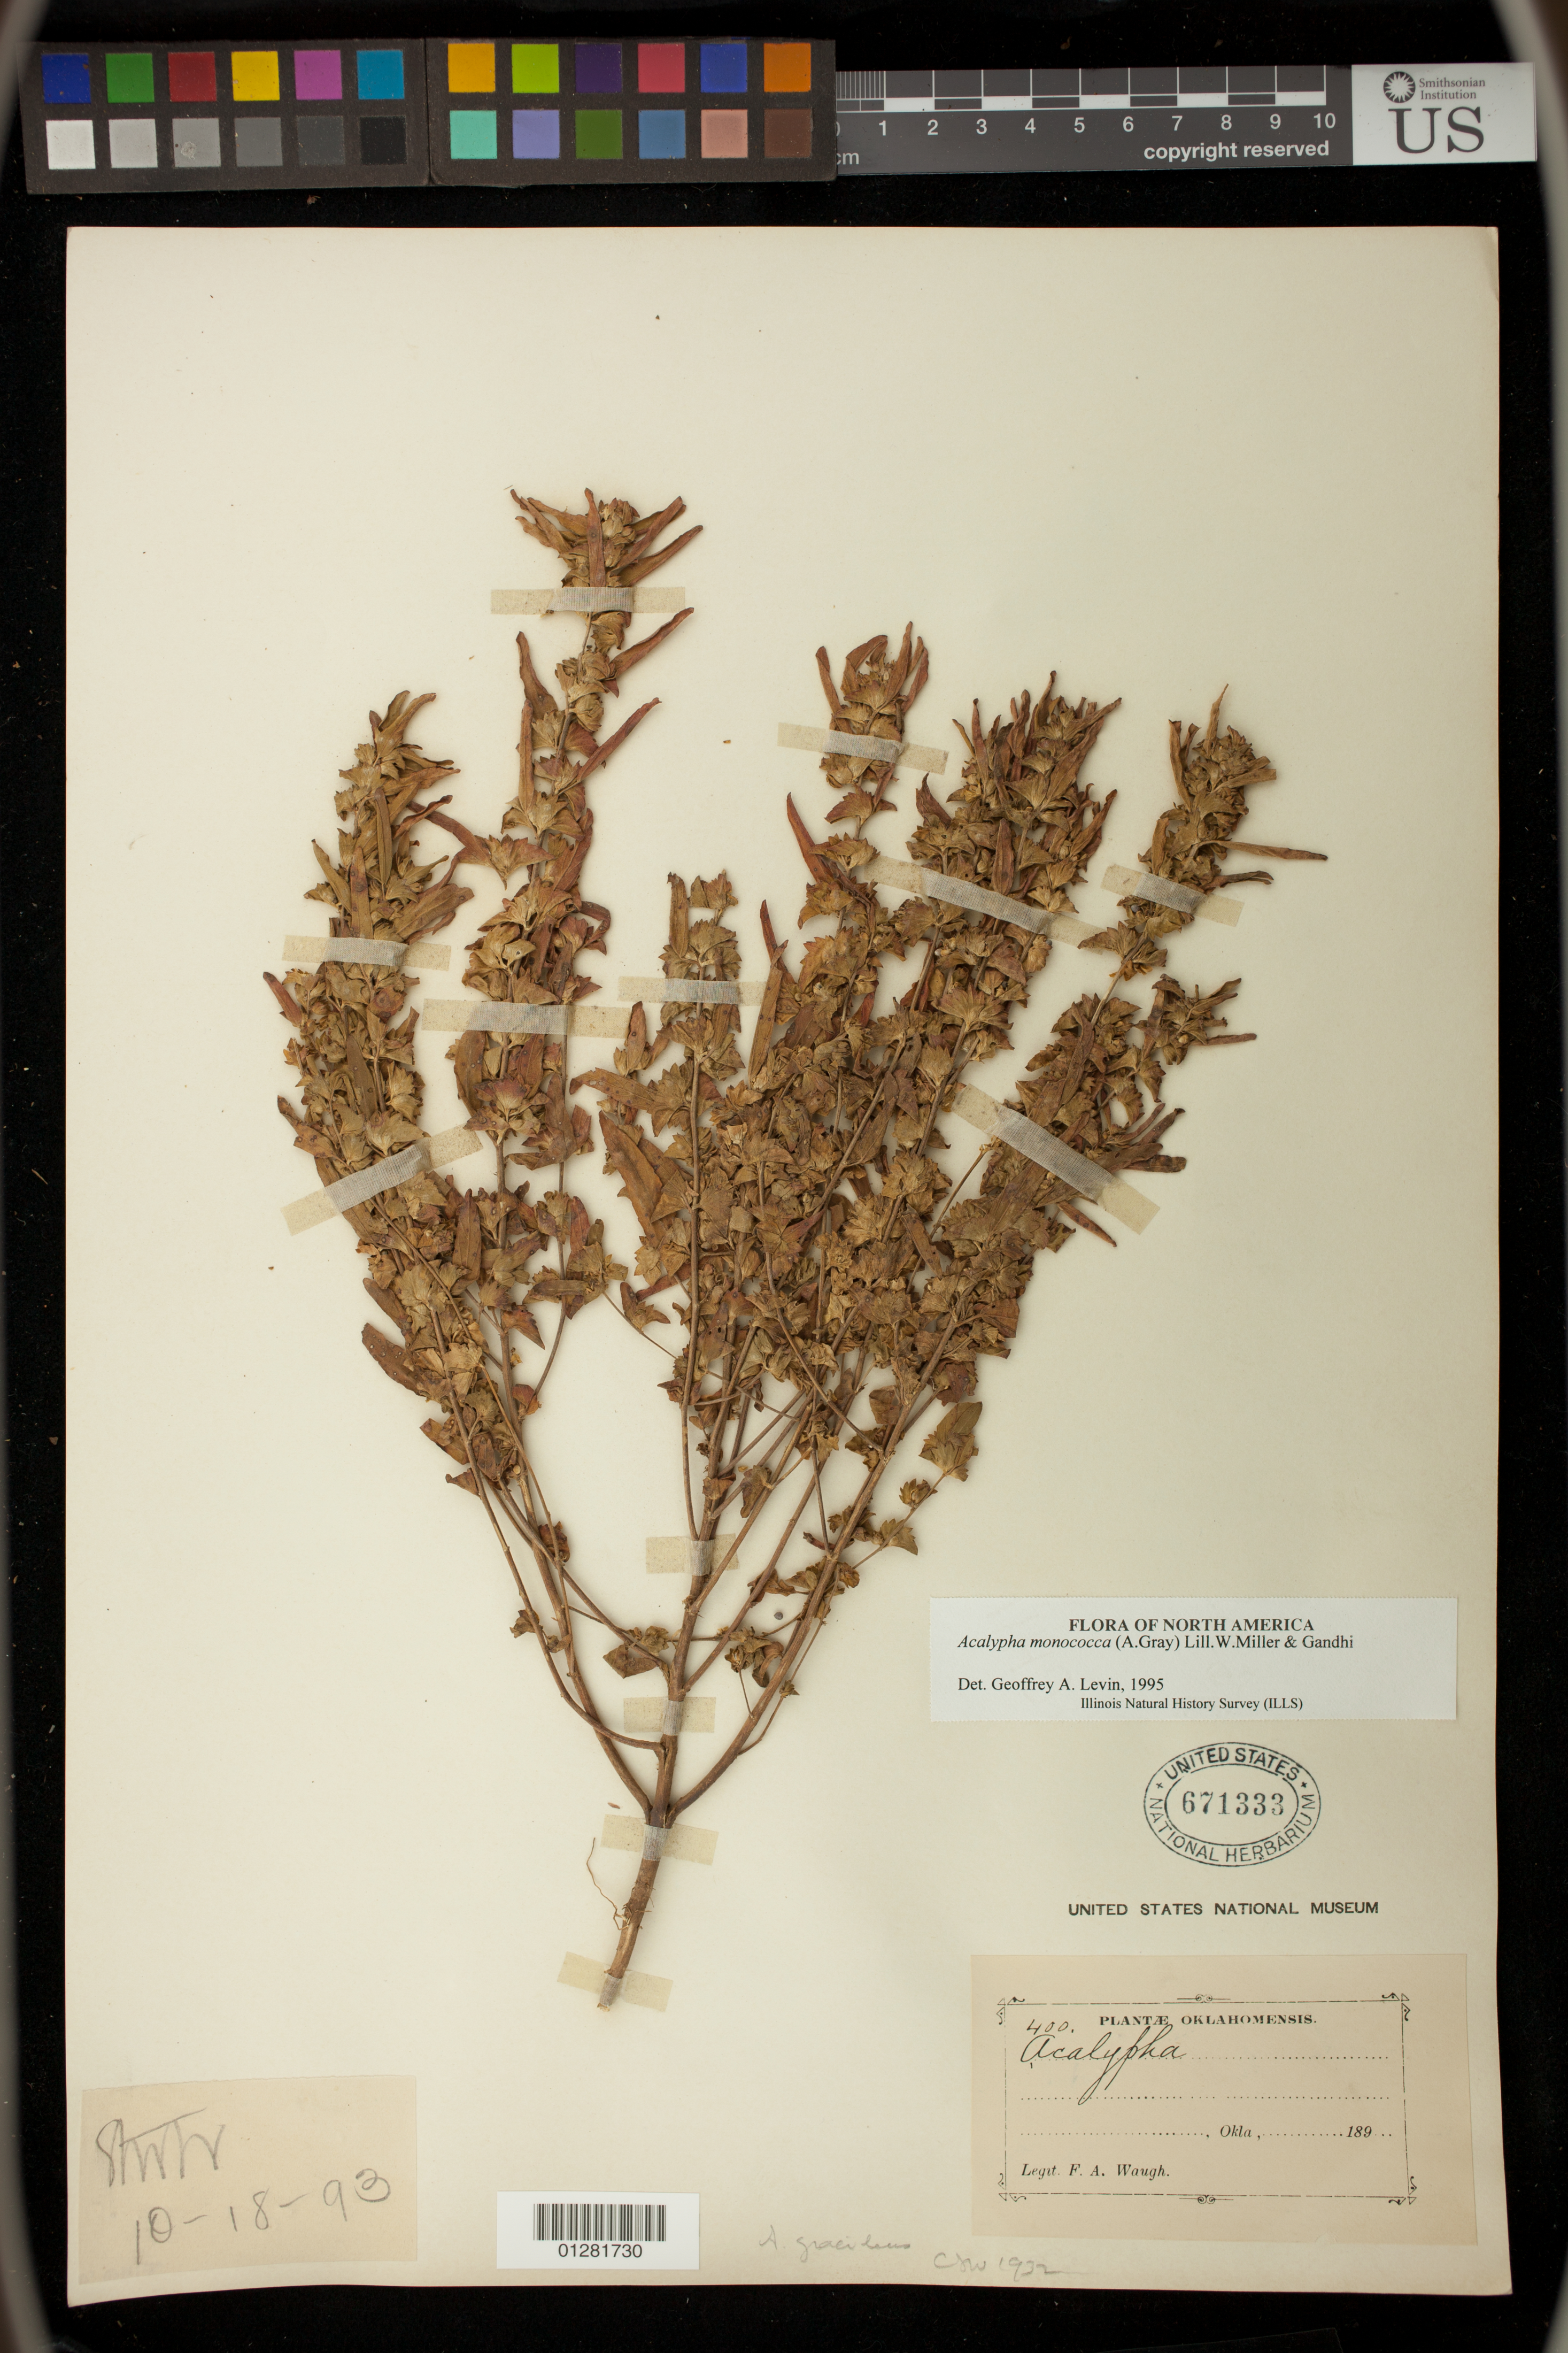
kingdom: Plantae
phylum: Tracheophyta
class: Magnoliopsida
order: Malpighiales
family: Euphorbiaceae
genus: Acalypha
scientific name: Acalypha monococca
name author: (Englem. ex A. Gray) Gandhi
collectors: F. Waugh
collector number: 400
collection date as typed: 189-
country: United States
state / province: Oklahoma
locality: Stillwater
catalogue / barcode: US 671333